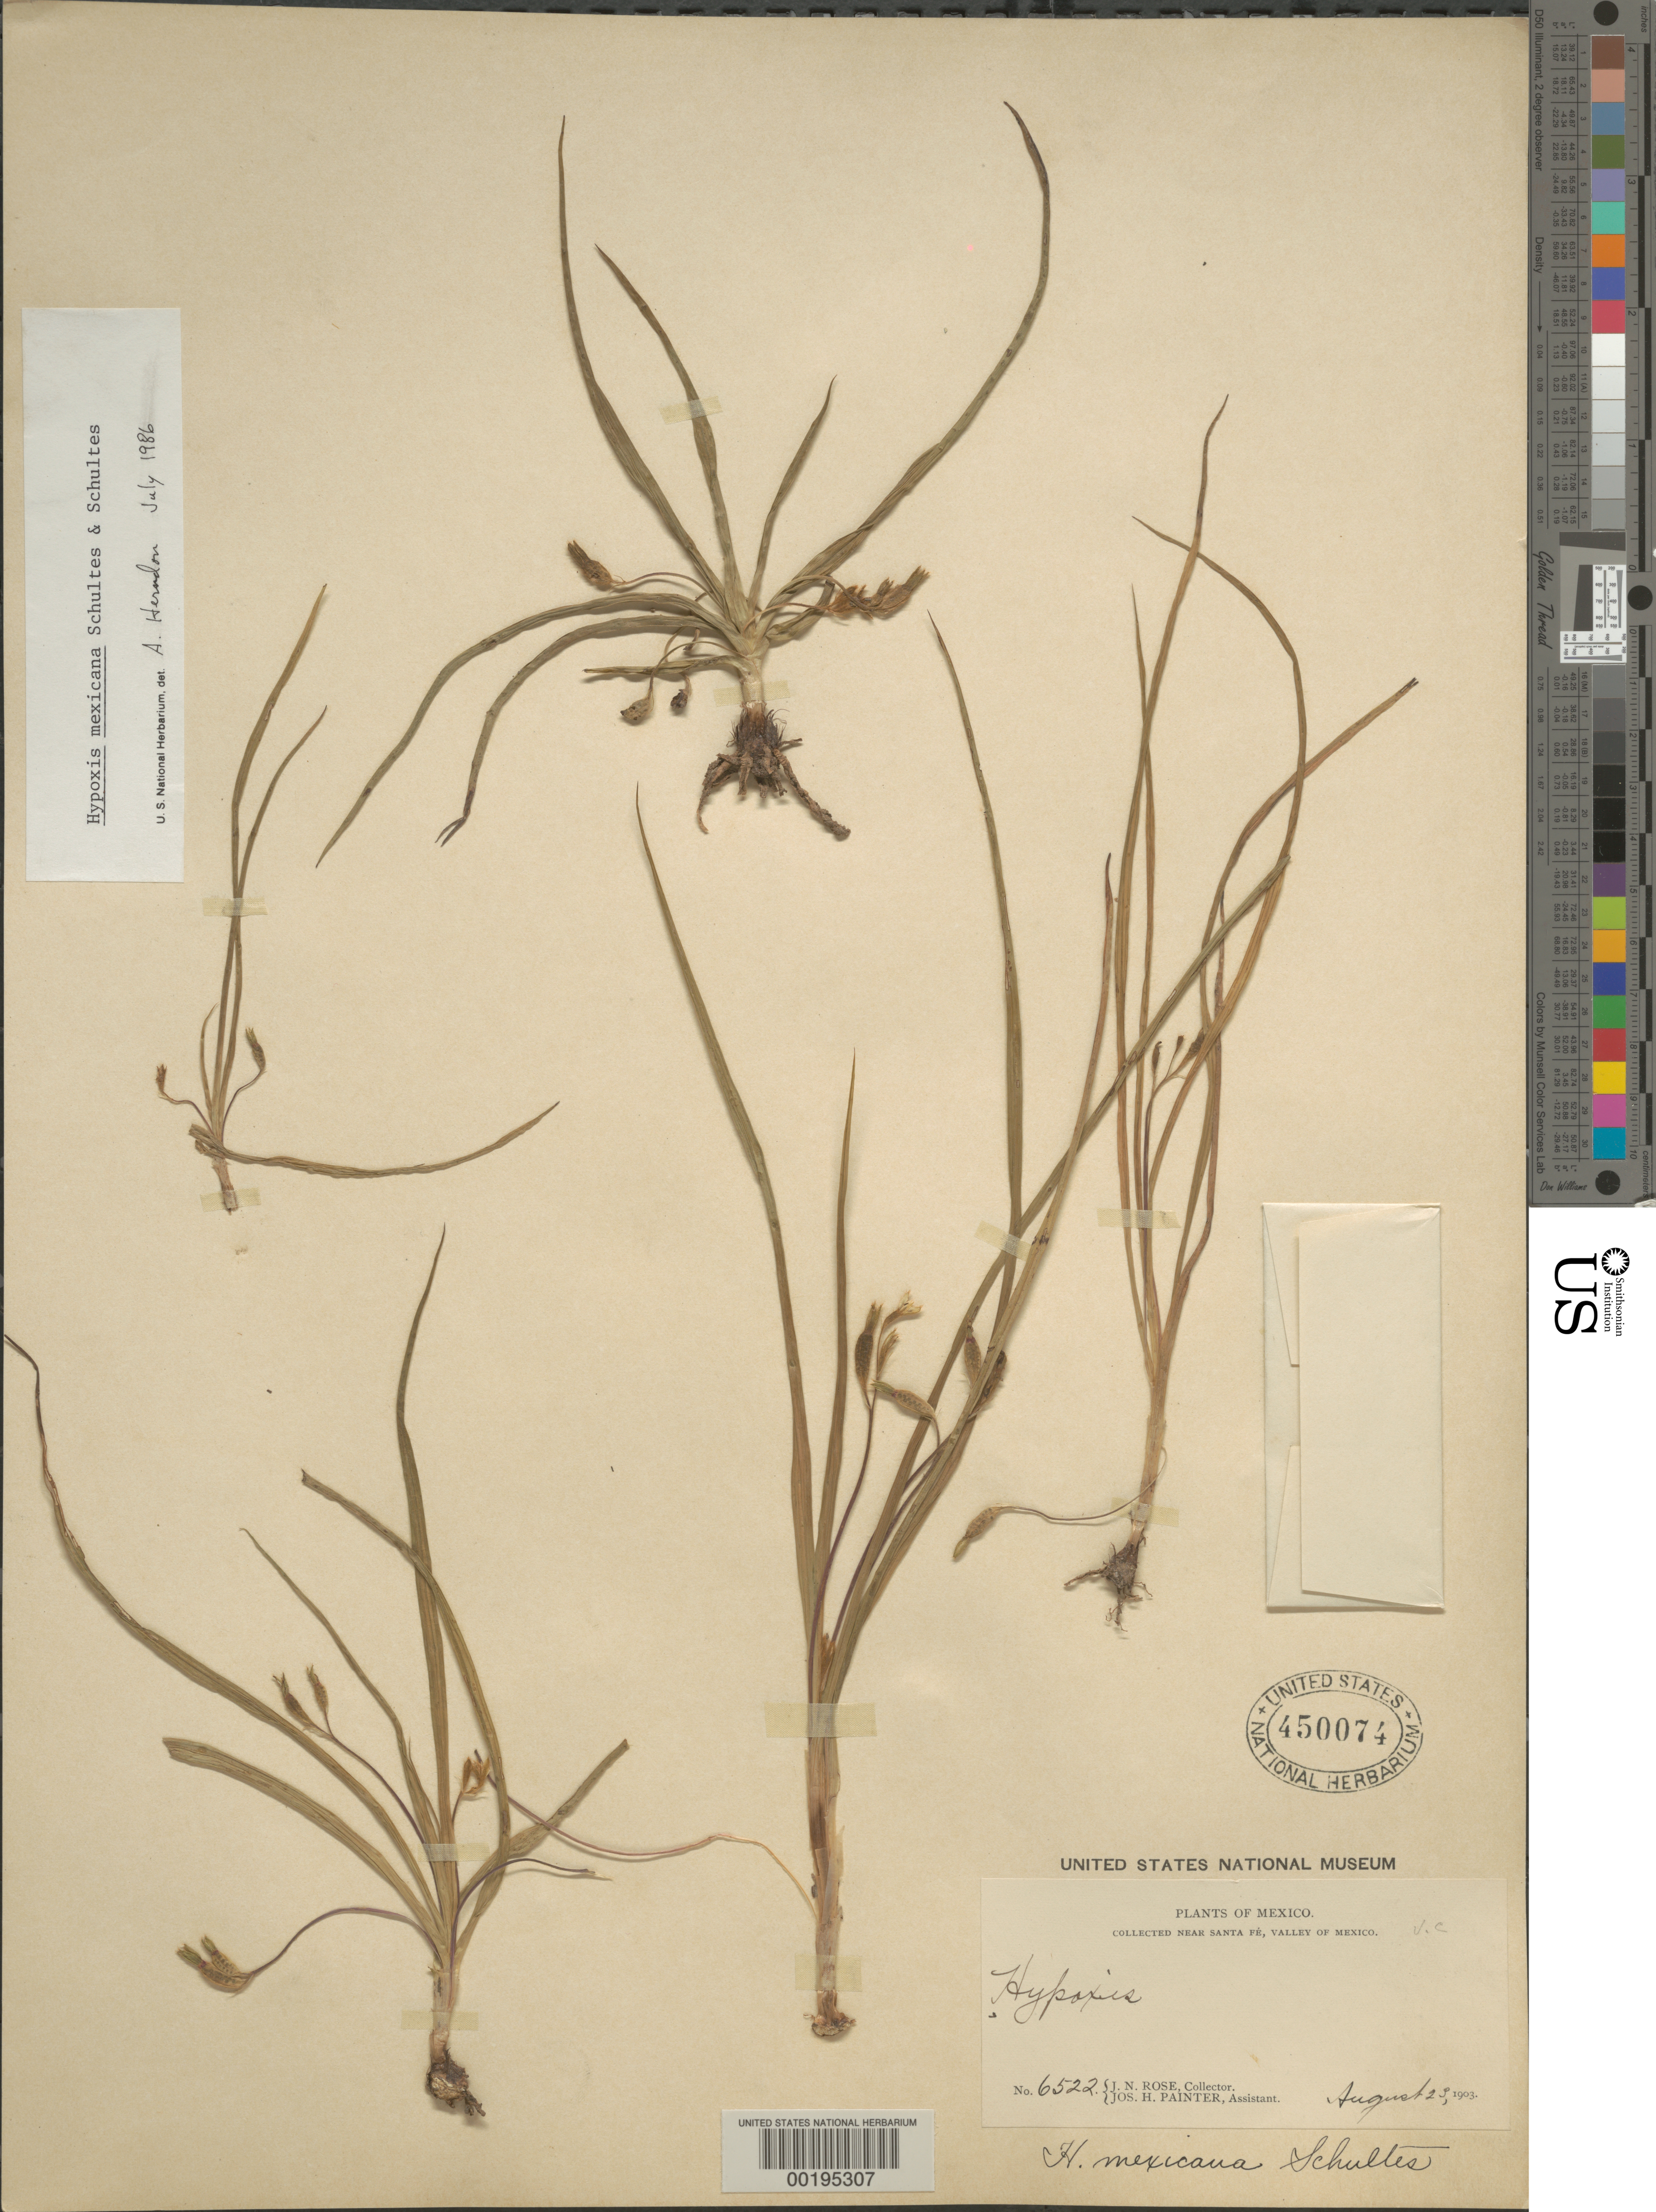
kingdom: Plantae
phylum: Tracheophyta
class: Liliopsida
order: Asparagales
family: Hypoxidaceae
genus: Hypoxis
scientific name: Hypoxis mexicana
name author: Schult. & Schult. f.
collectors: J. N. Rose & J. H. Painter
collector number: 6522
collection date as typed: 23 Aug 1903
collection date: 1903-08-23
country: Mexico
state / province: México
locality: Near Santa Fe, Valley of Mexico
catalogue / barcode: US 450074